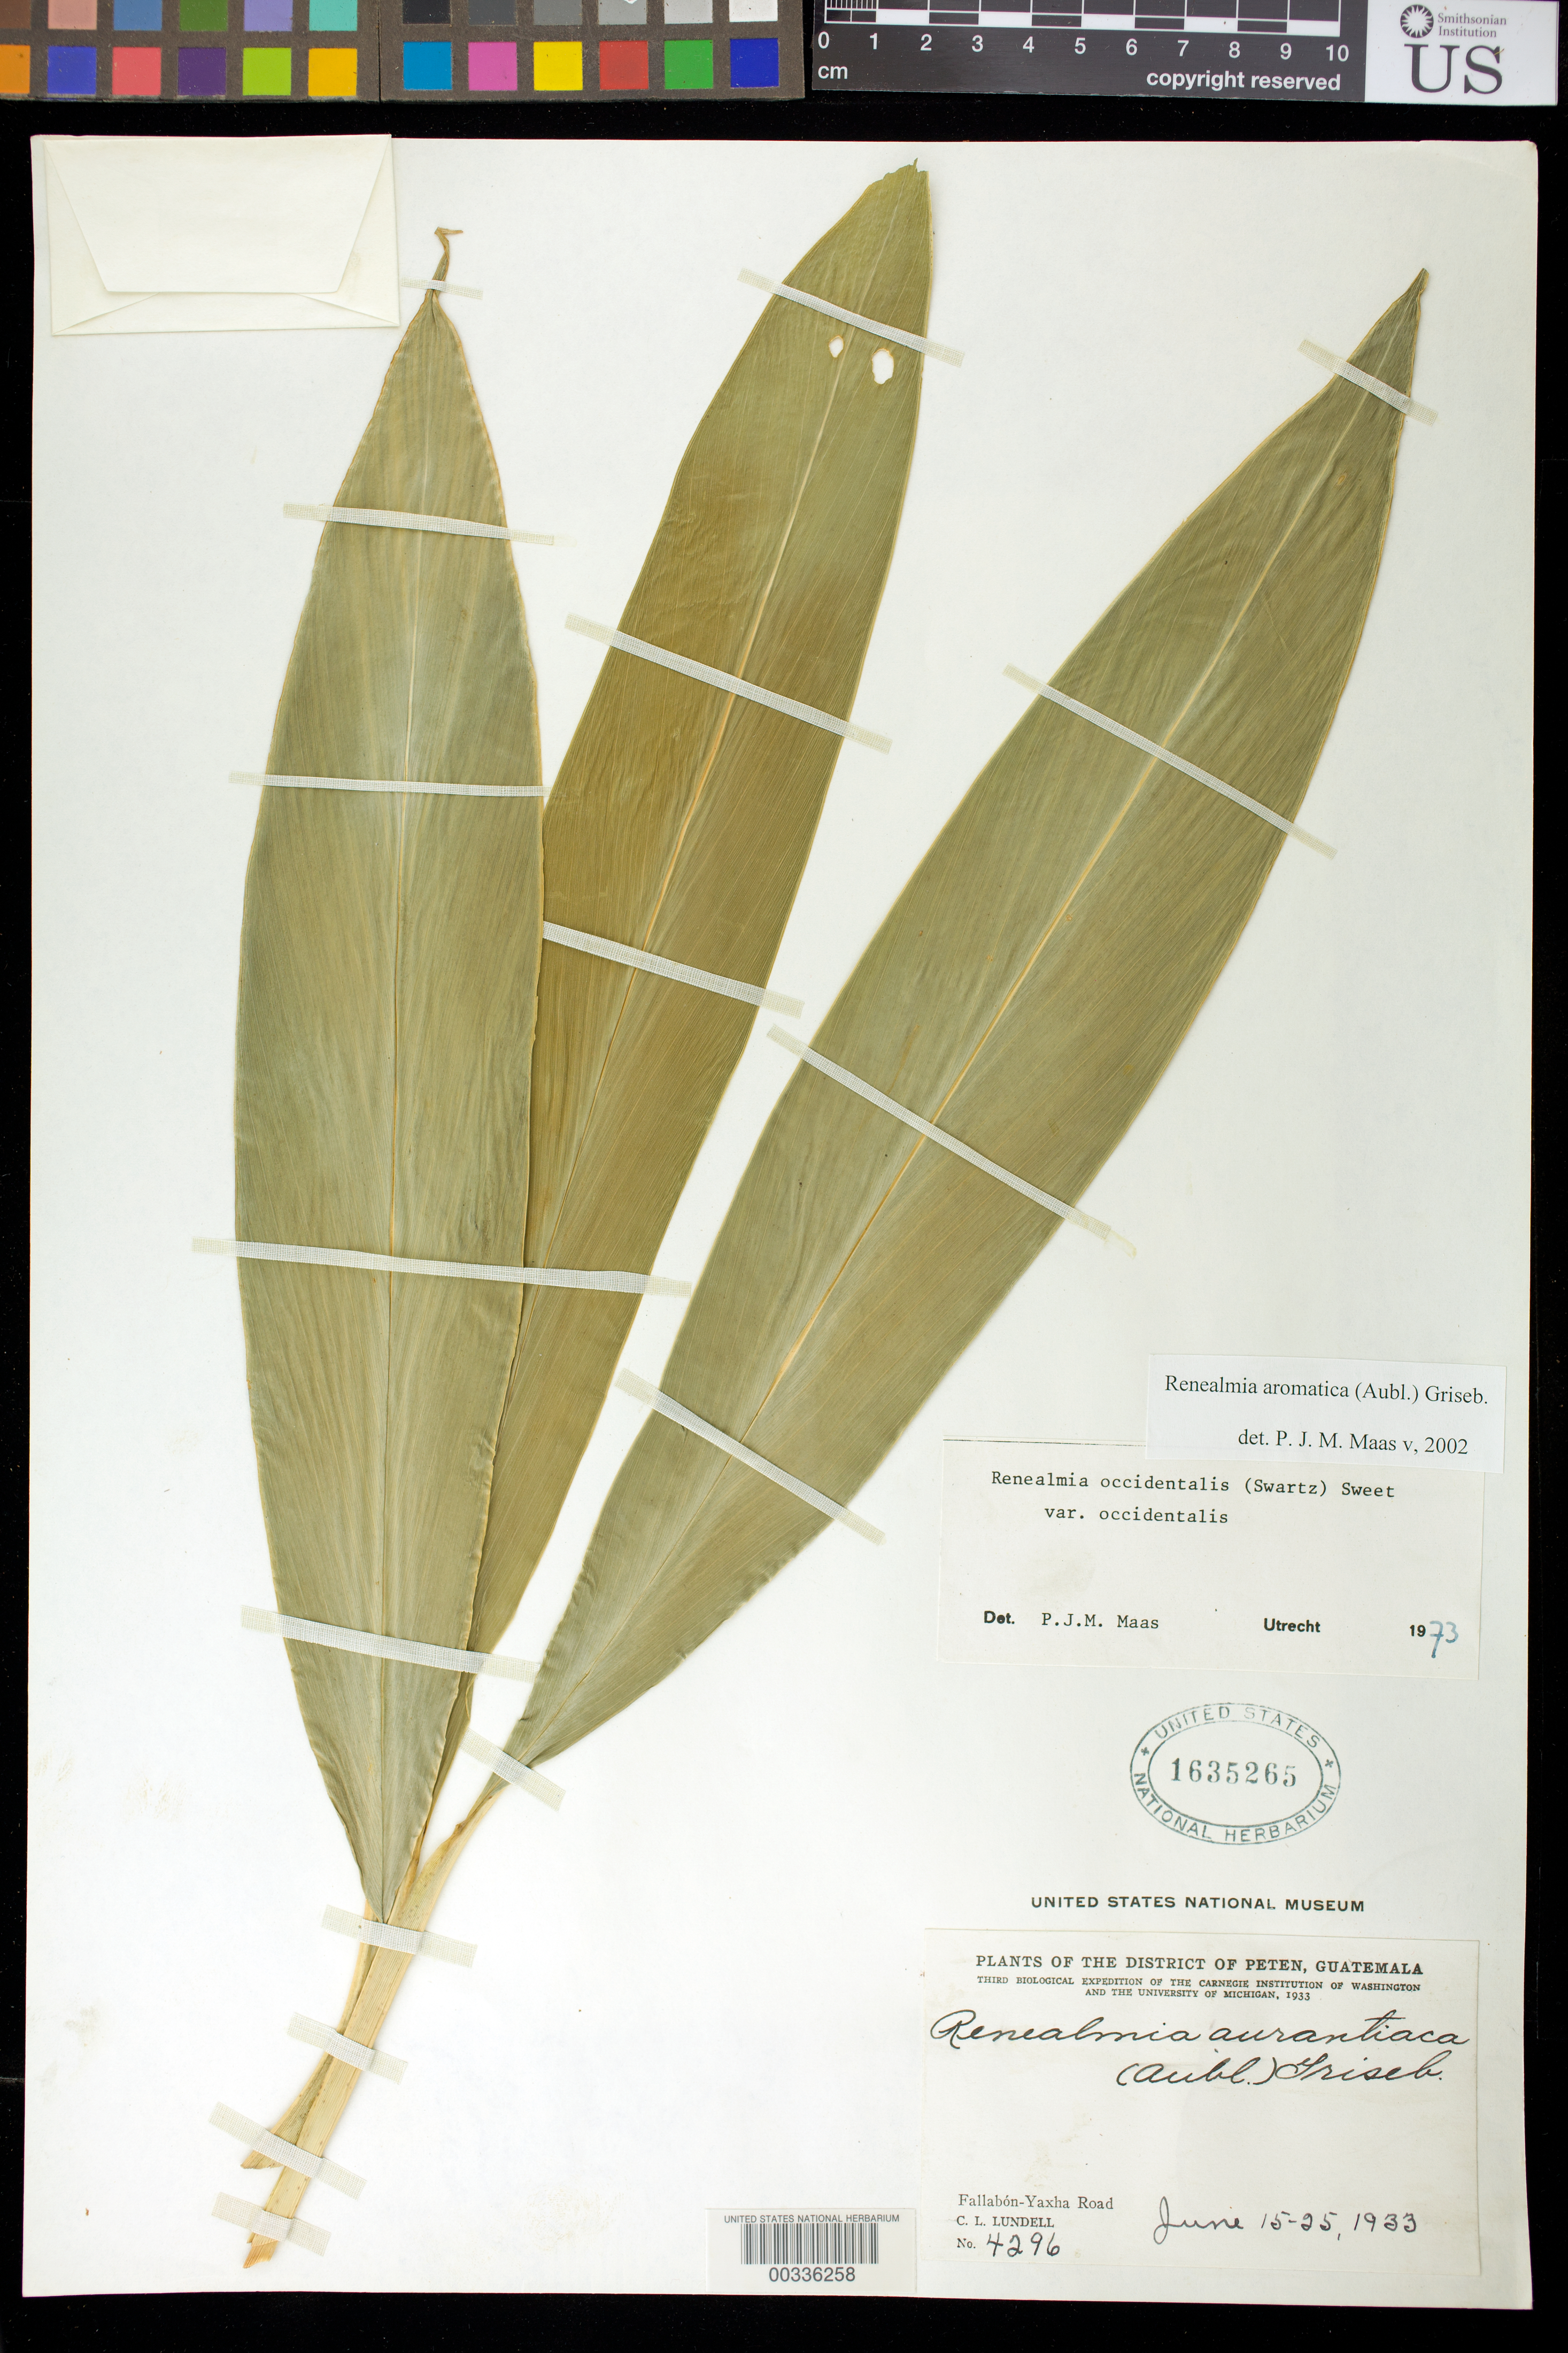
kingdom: Plantae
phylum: Tracheophyta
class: Liliopsida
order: Zingiberales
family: Zingiberaceae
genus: Renealmia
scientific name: Renealmia aromatica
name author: (Aubl.) Griseb.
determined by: Maas, Paul J. M.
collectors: C. L. Lundell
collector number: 4296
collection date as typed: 15 Jun 1933 to 25 Jun 1933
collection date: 1933-06-15/1933-06-25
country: Guatemala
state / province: El Petén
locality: Fallabon - Yaxha road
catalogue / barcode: US 1635265